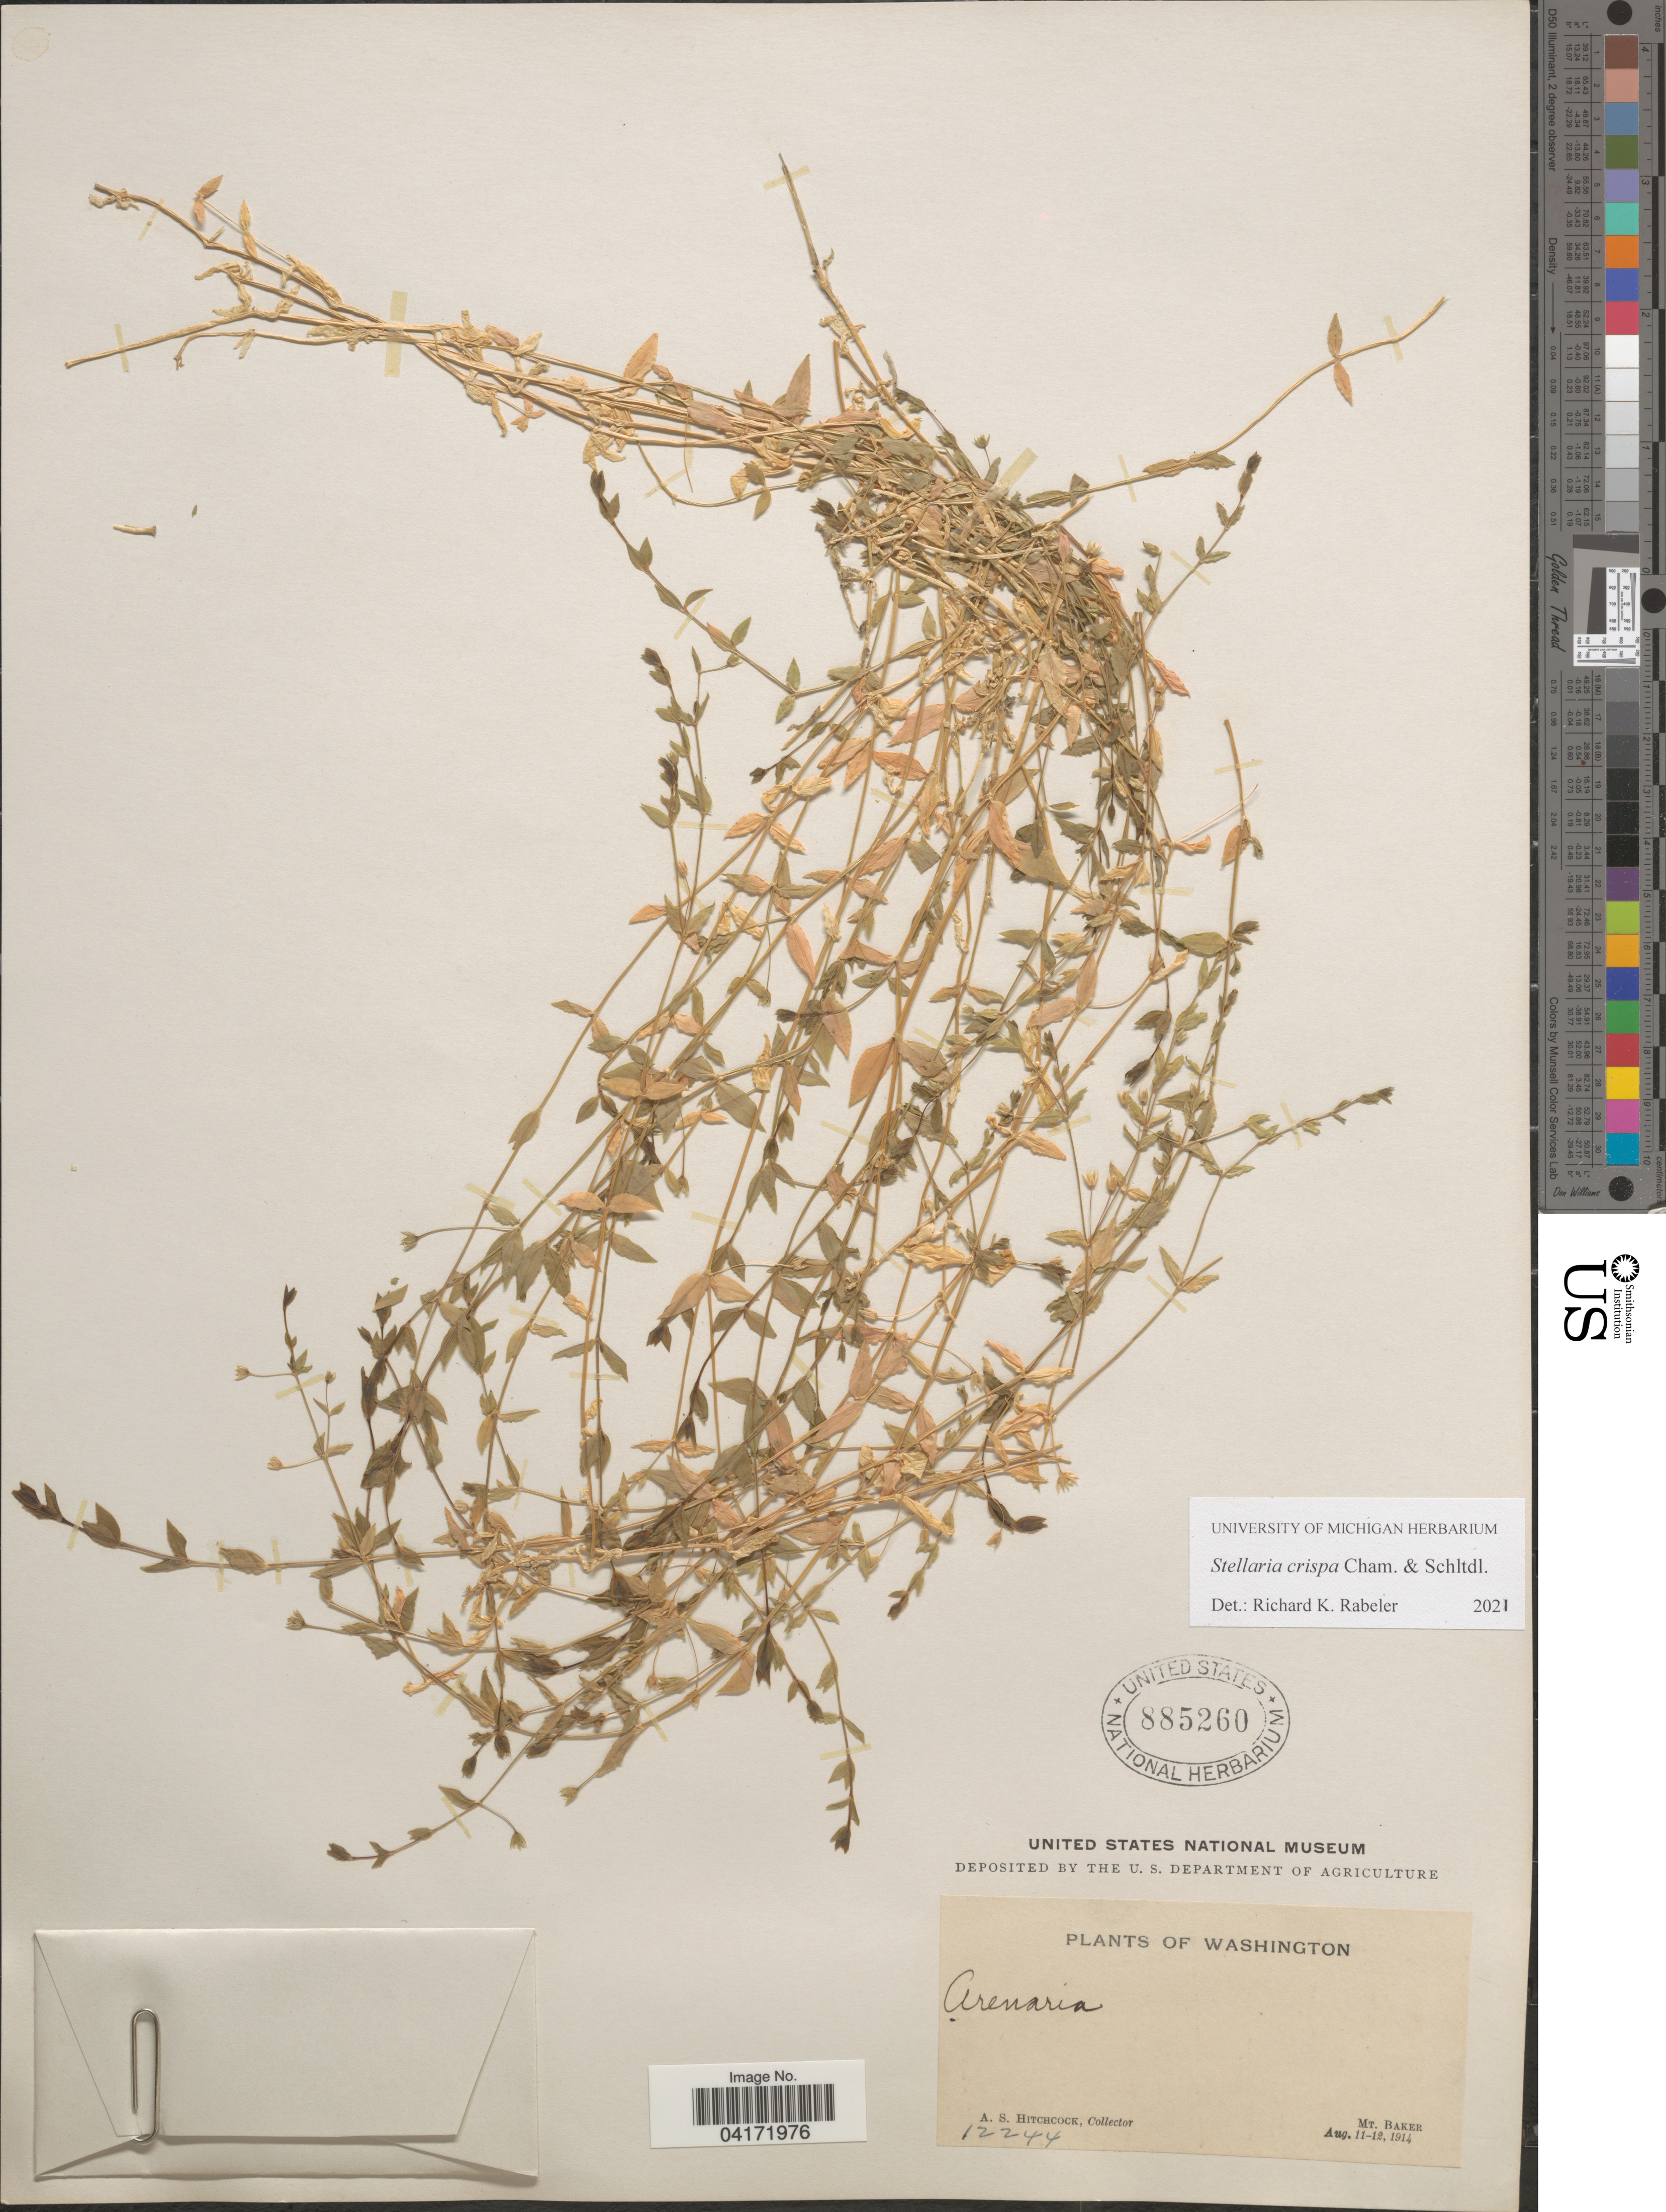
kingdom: Plantae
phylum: Tracheophyta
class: Magnoliopsida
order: Caryophyllales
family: Caryophyllaceae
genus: Stellaria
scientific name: Stellaria crispa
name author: Cham. & Schltdl.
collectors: A. S. Hitchcock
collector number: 12244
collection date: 1914-08-11/1914-08-12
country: United States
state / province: Washington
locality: Mt. Baker.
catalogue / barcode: US 885260